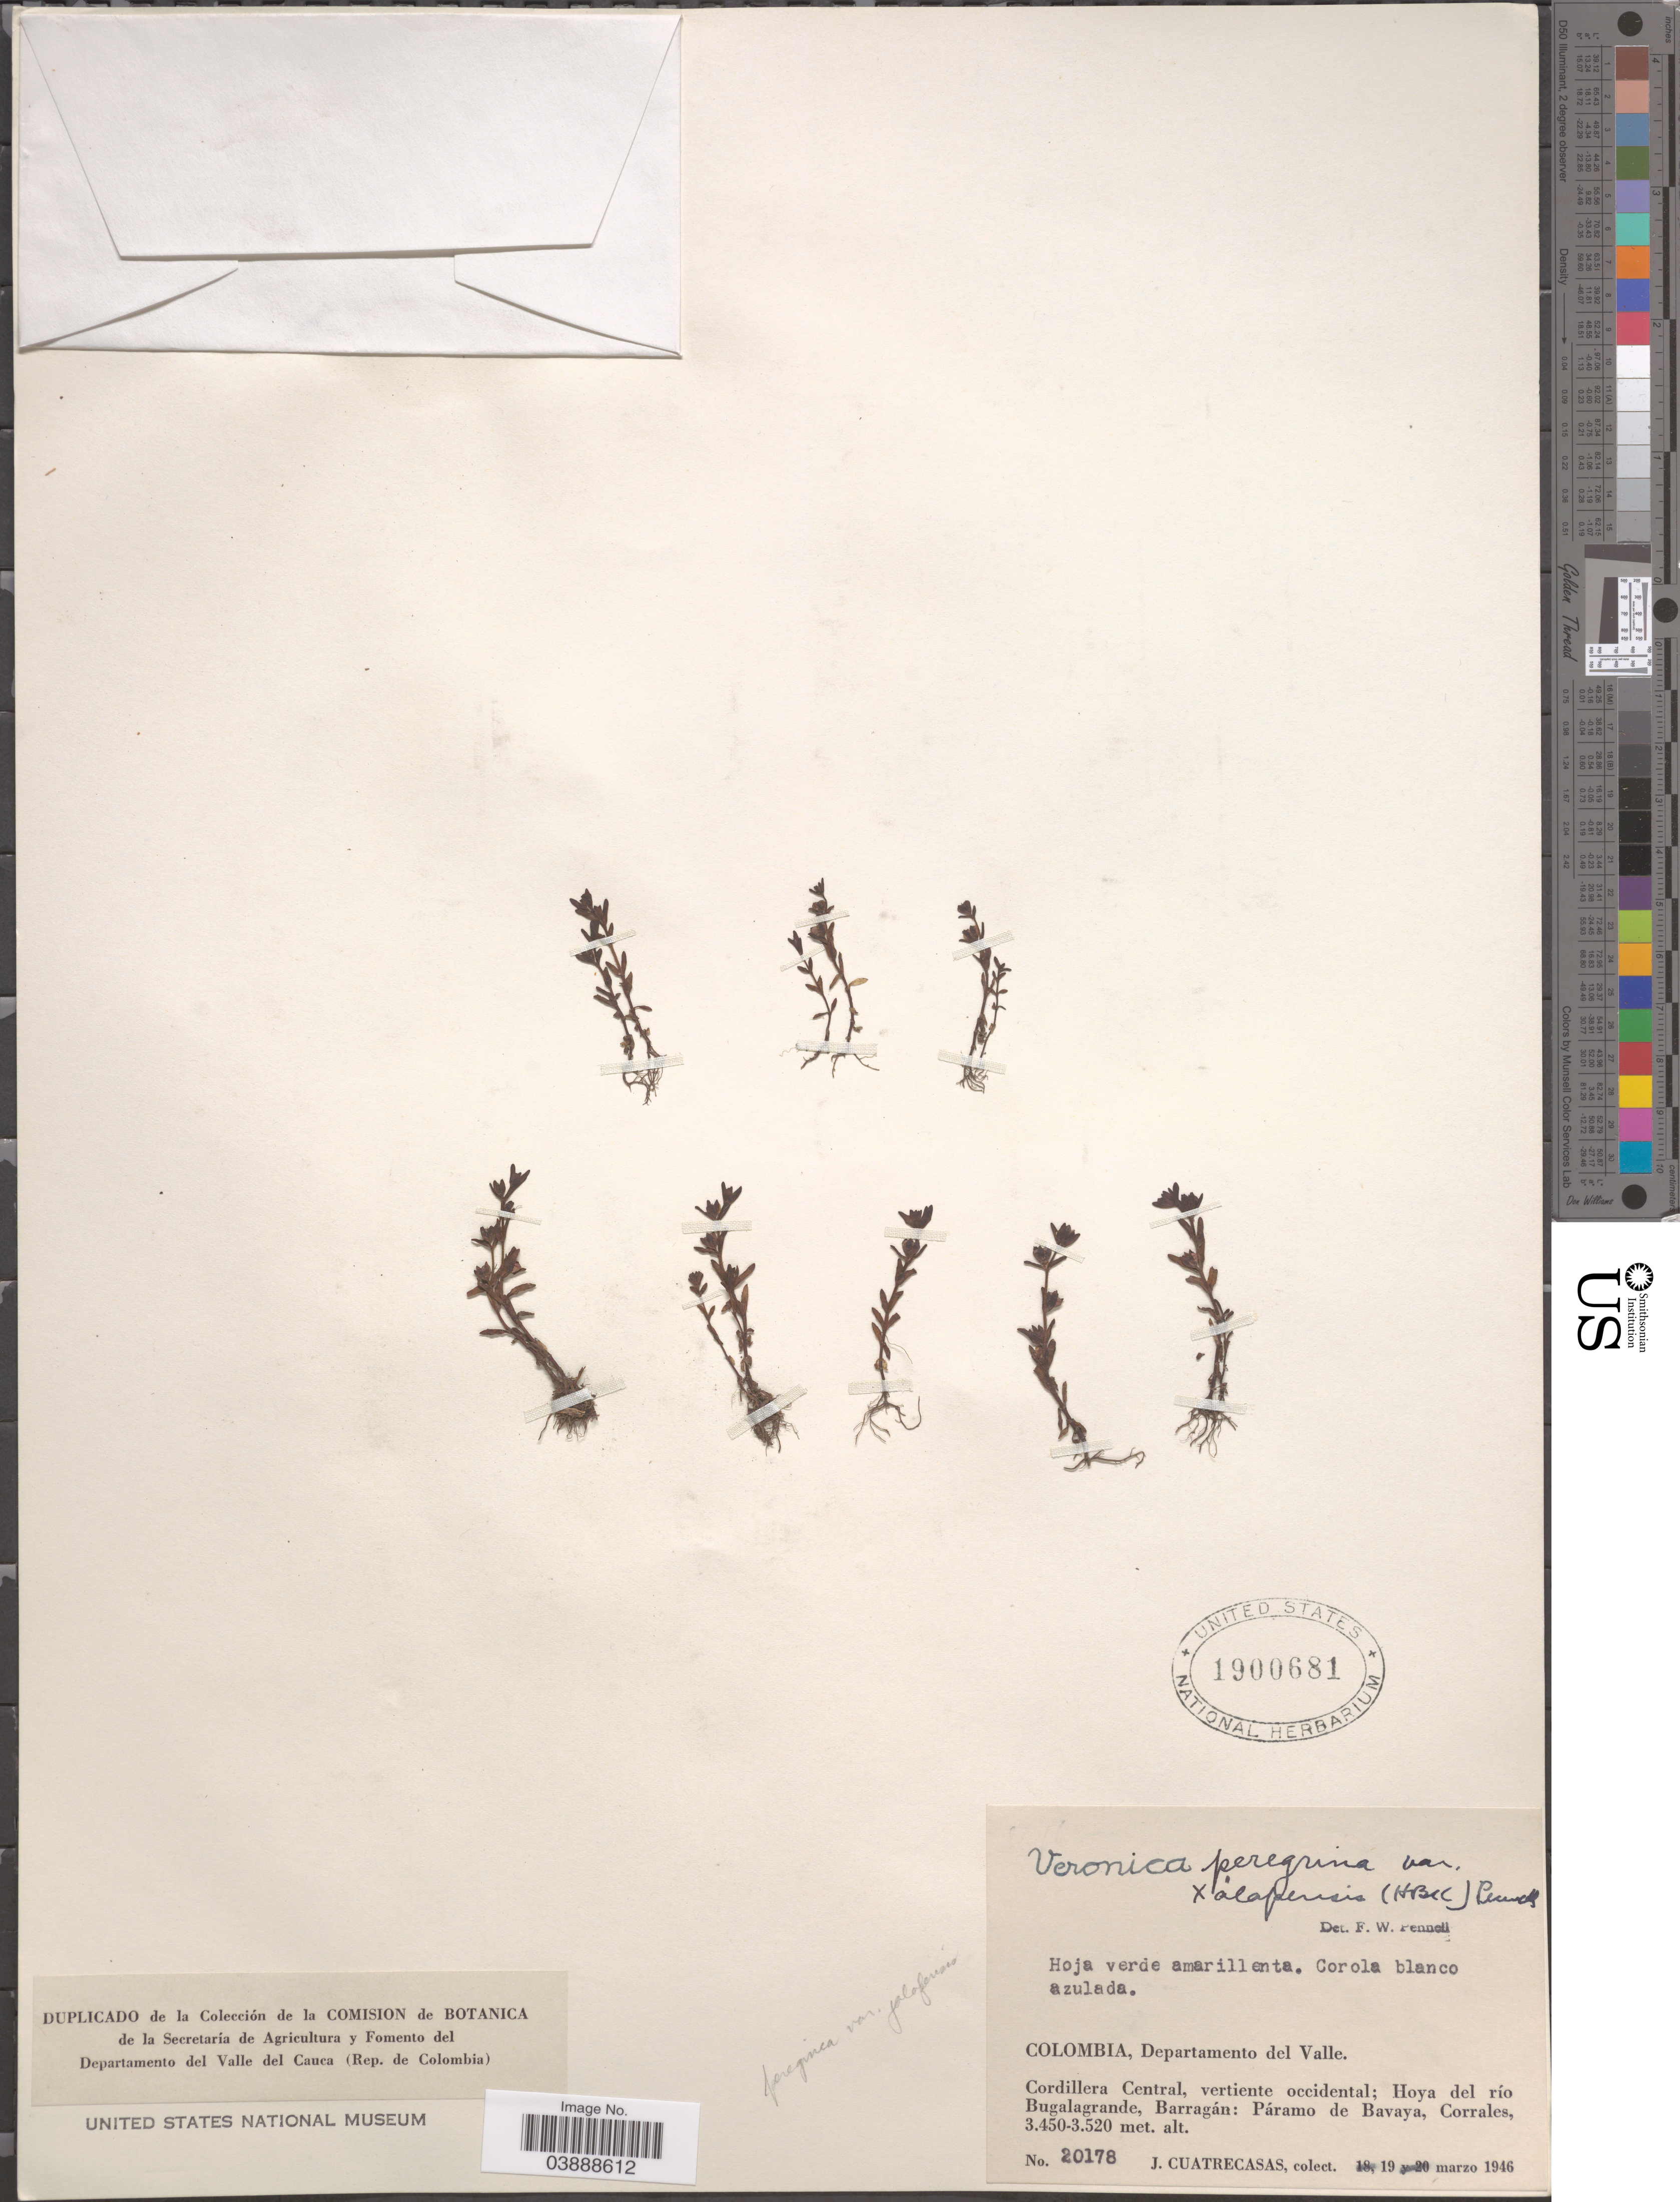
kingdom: Plantae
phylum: Tracheophyta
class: Magnoliopsida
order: Lamiales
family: Plantaginaceae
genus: Veronica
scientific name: Veronica peregrina var. xalapensis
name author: Kunth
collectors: J. Cuatrecasas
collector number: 20178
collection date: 1946-03-19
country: Colombia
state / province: Valle del Cauca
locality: Departamento del Valle. Cordillera Central, vertiente occidental; Hoya del río Bugalagrande, Barragán: Páramo de Bavaya, Corrales.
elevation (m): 3450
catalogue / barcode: US 1900681